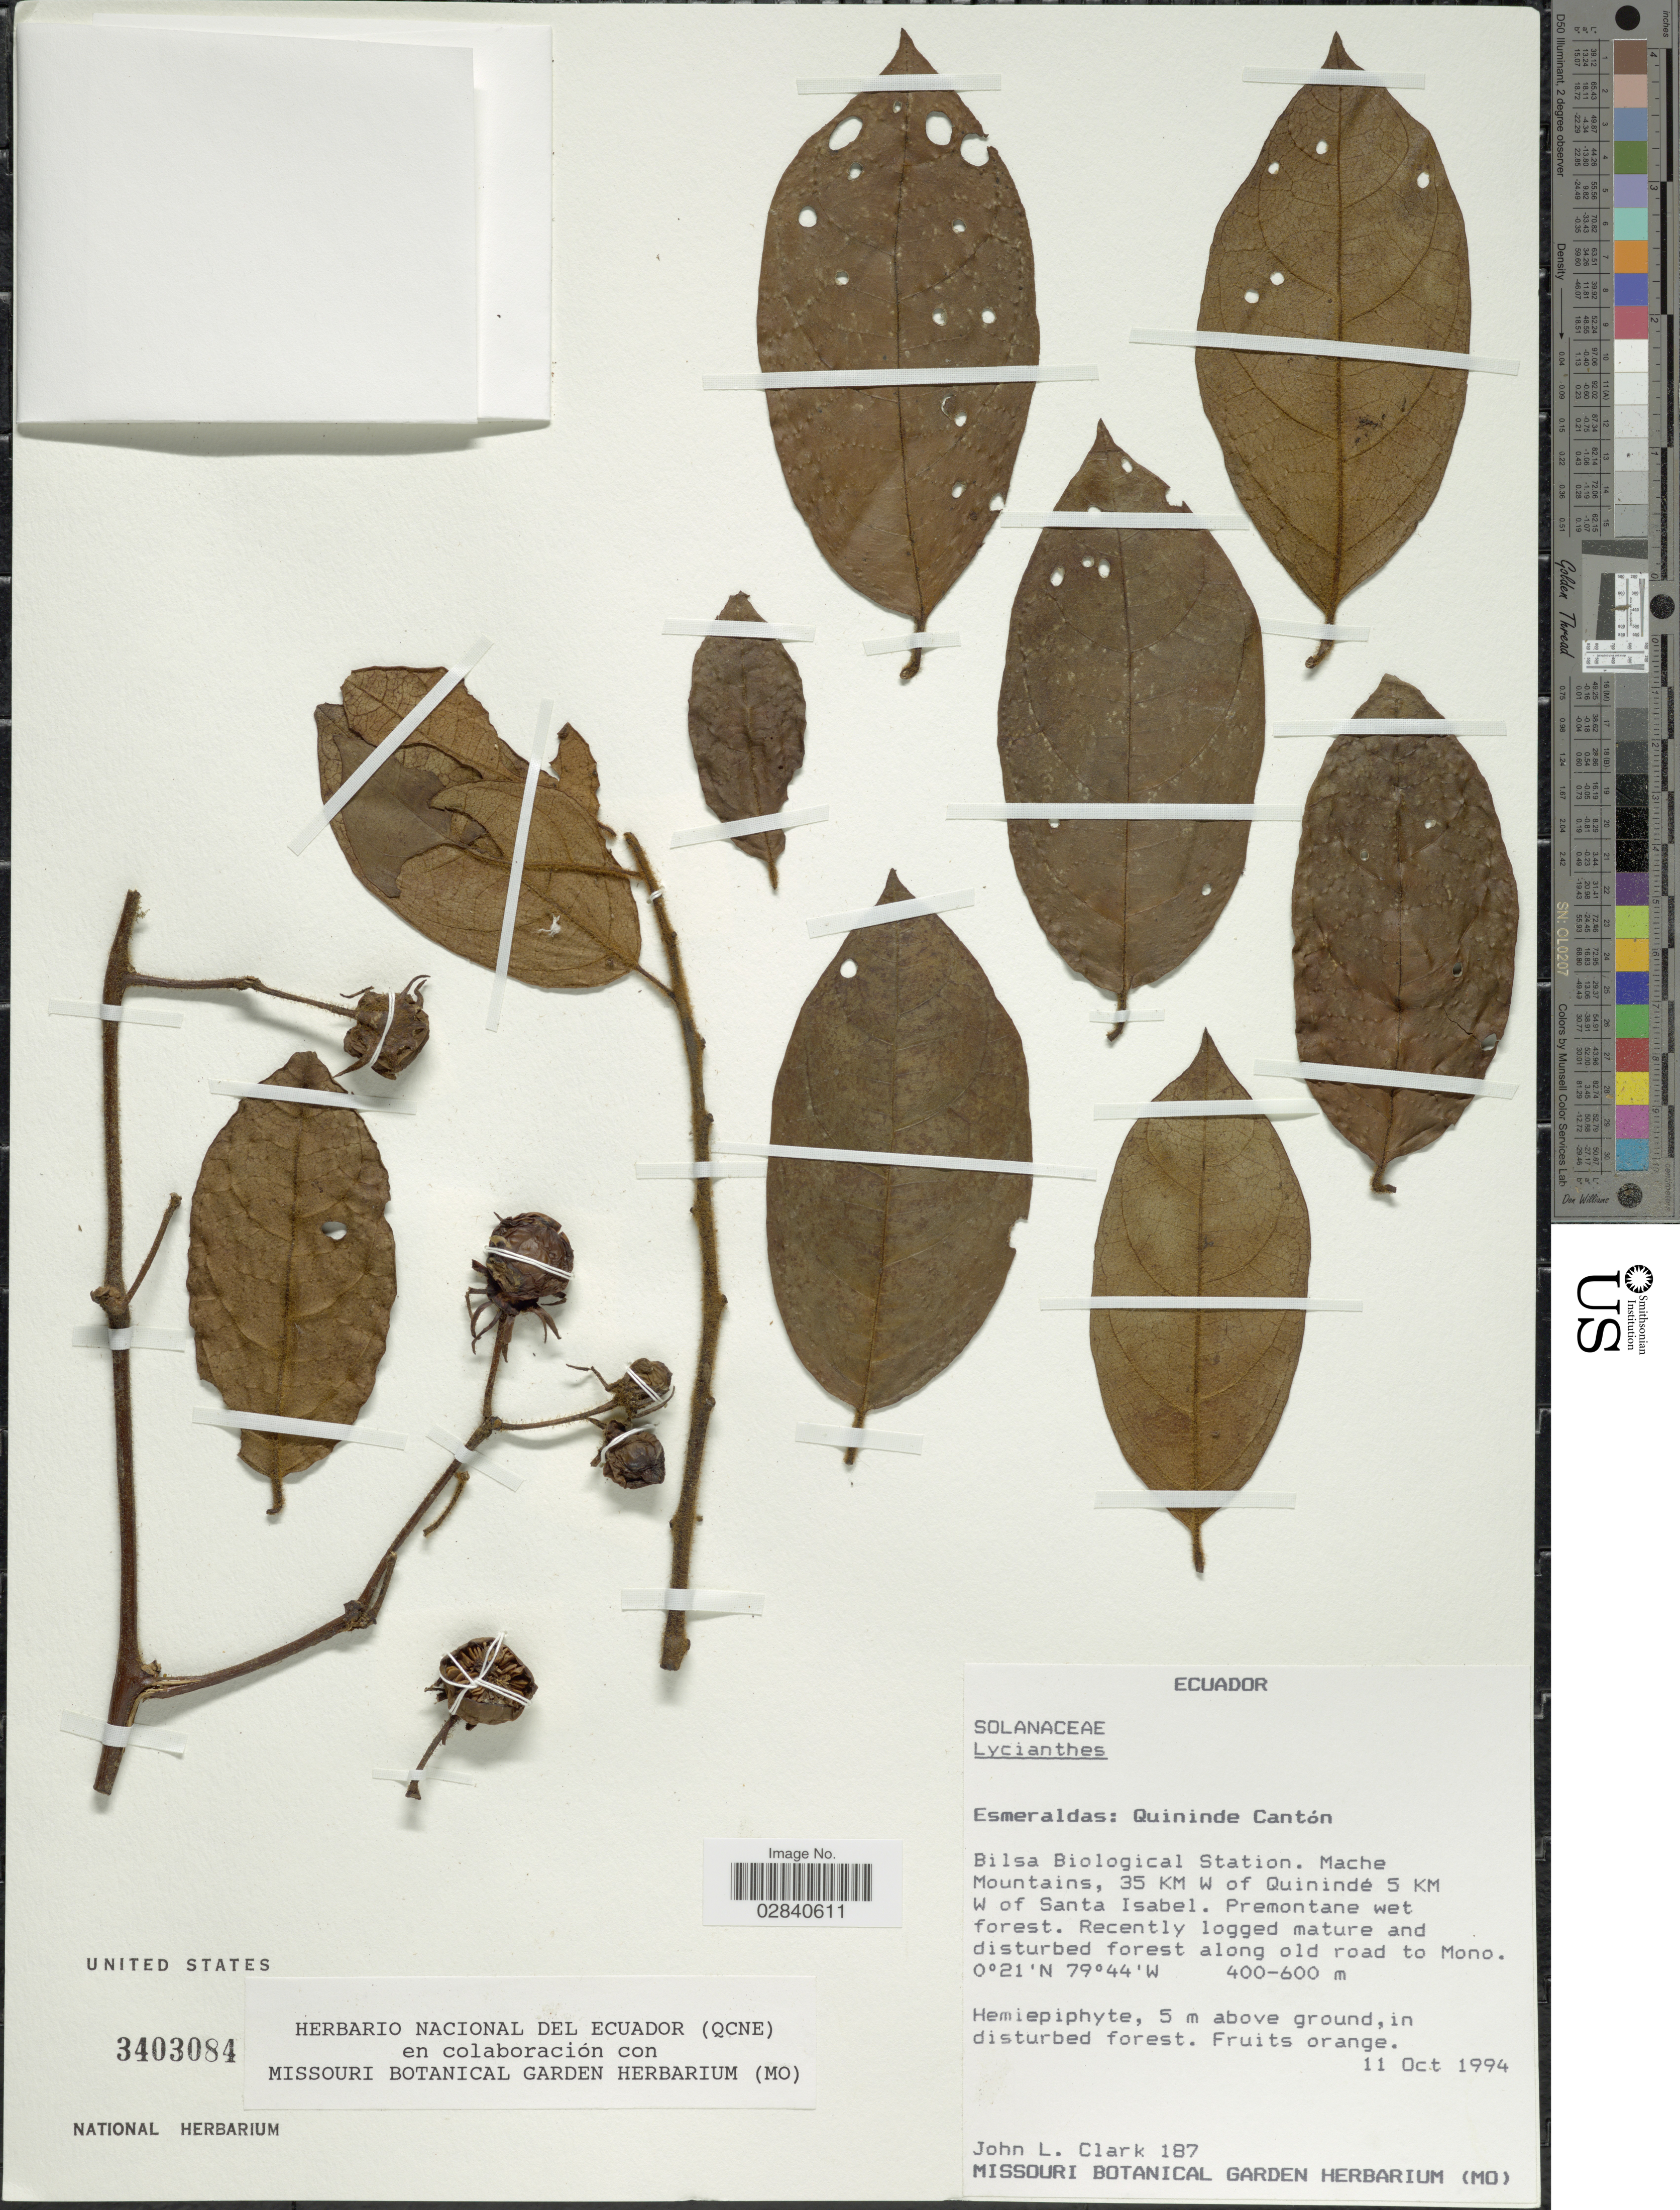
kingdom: Plantae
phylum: Tracheophyta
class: Magnoliopsida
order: Solanales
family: Solanaceae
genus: Lycianthes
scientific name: Lycianthes sp.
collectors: J. L. Clark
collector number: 187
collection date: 1994-10-11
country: Ecuador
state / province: Esmeraldas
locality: Esmeraldas: Quininde Cantón, Bilsa Biological Station, Mache Mountains, 35 Km W of Quinindé 5 Km W of Santa Isabel, along old road to Mono.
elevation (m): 400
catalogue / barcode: US 3403084